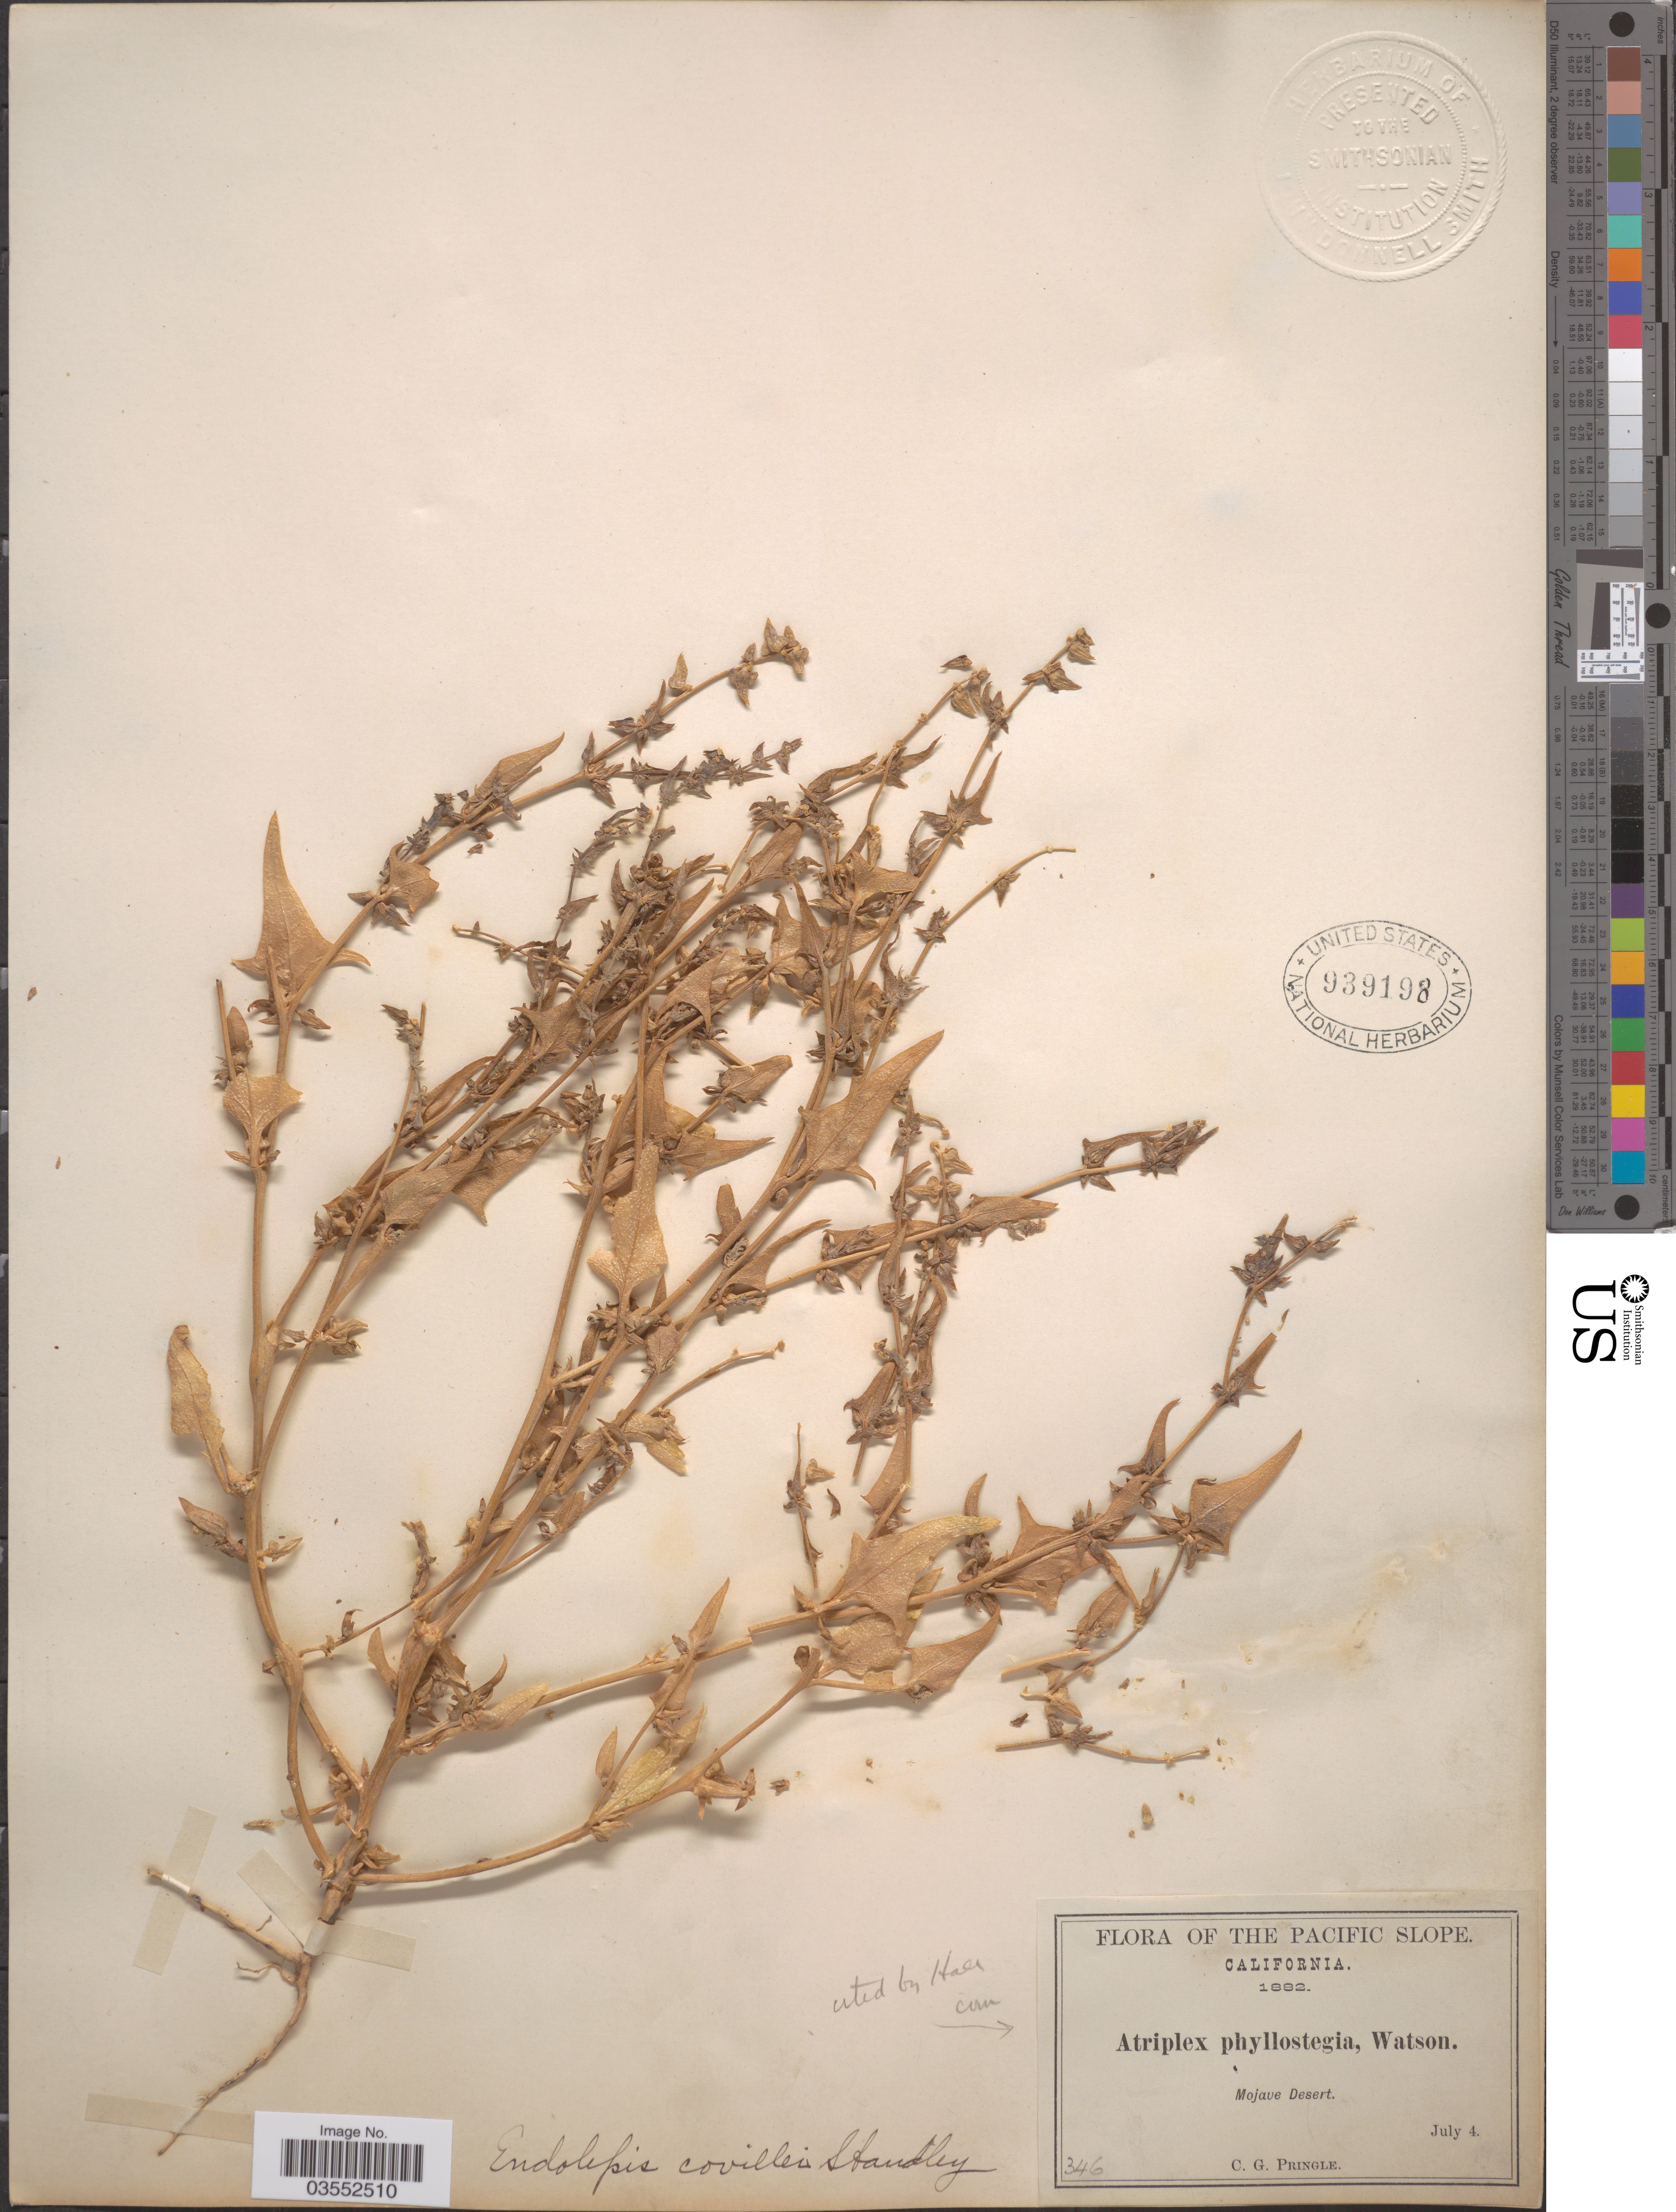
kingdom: Plantae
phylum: Tracheophyta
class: Magnoliopsida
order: Caryophyllales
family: Amaranthaceae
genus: Atriplex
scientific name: Atriplex phyllostegia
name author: (Torr. ex S. Watson) S. Watson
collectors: C. G. Pringle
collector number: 346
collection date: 1882-07-04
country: United States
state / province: California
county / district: San Bernardino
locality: The Pacific Slope. Mojave Desert.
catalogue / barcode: US 939198